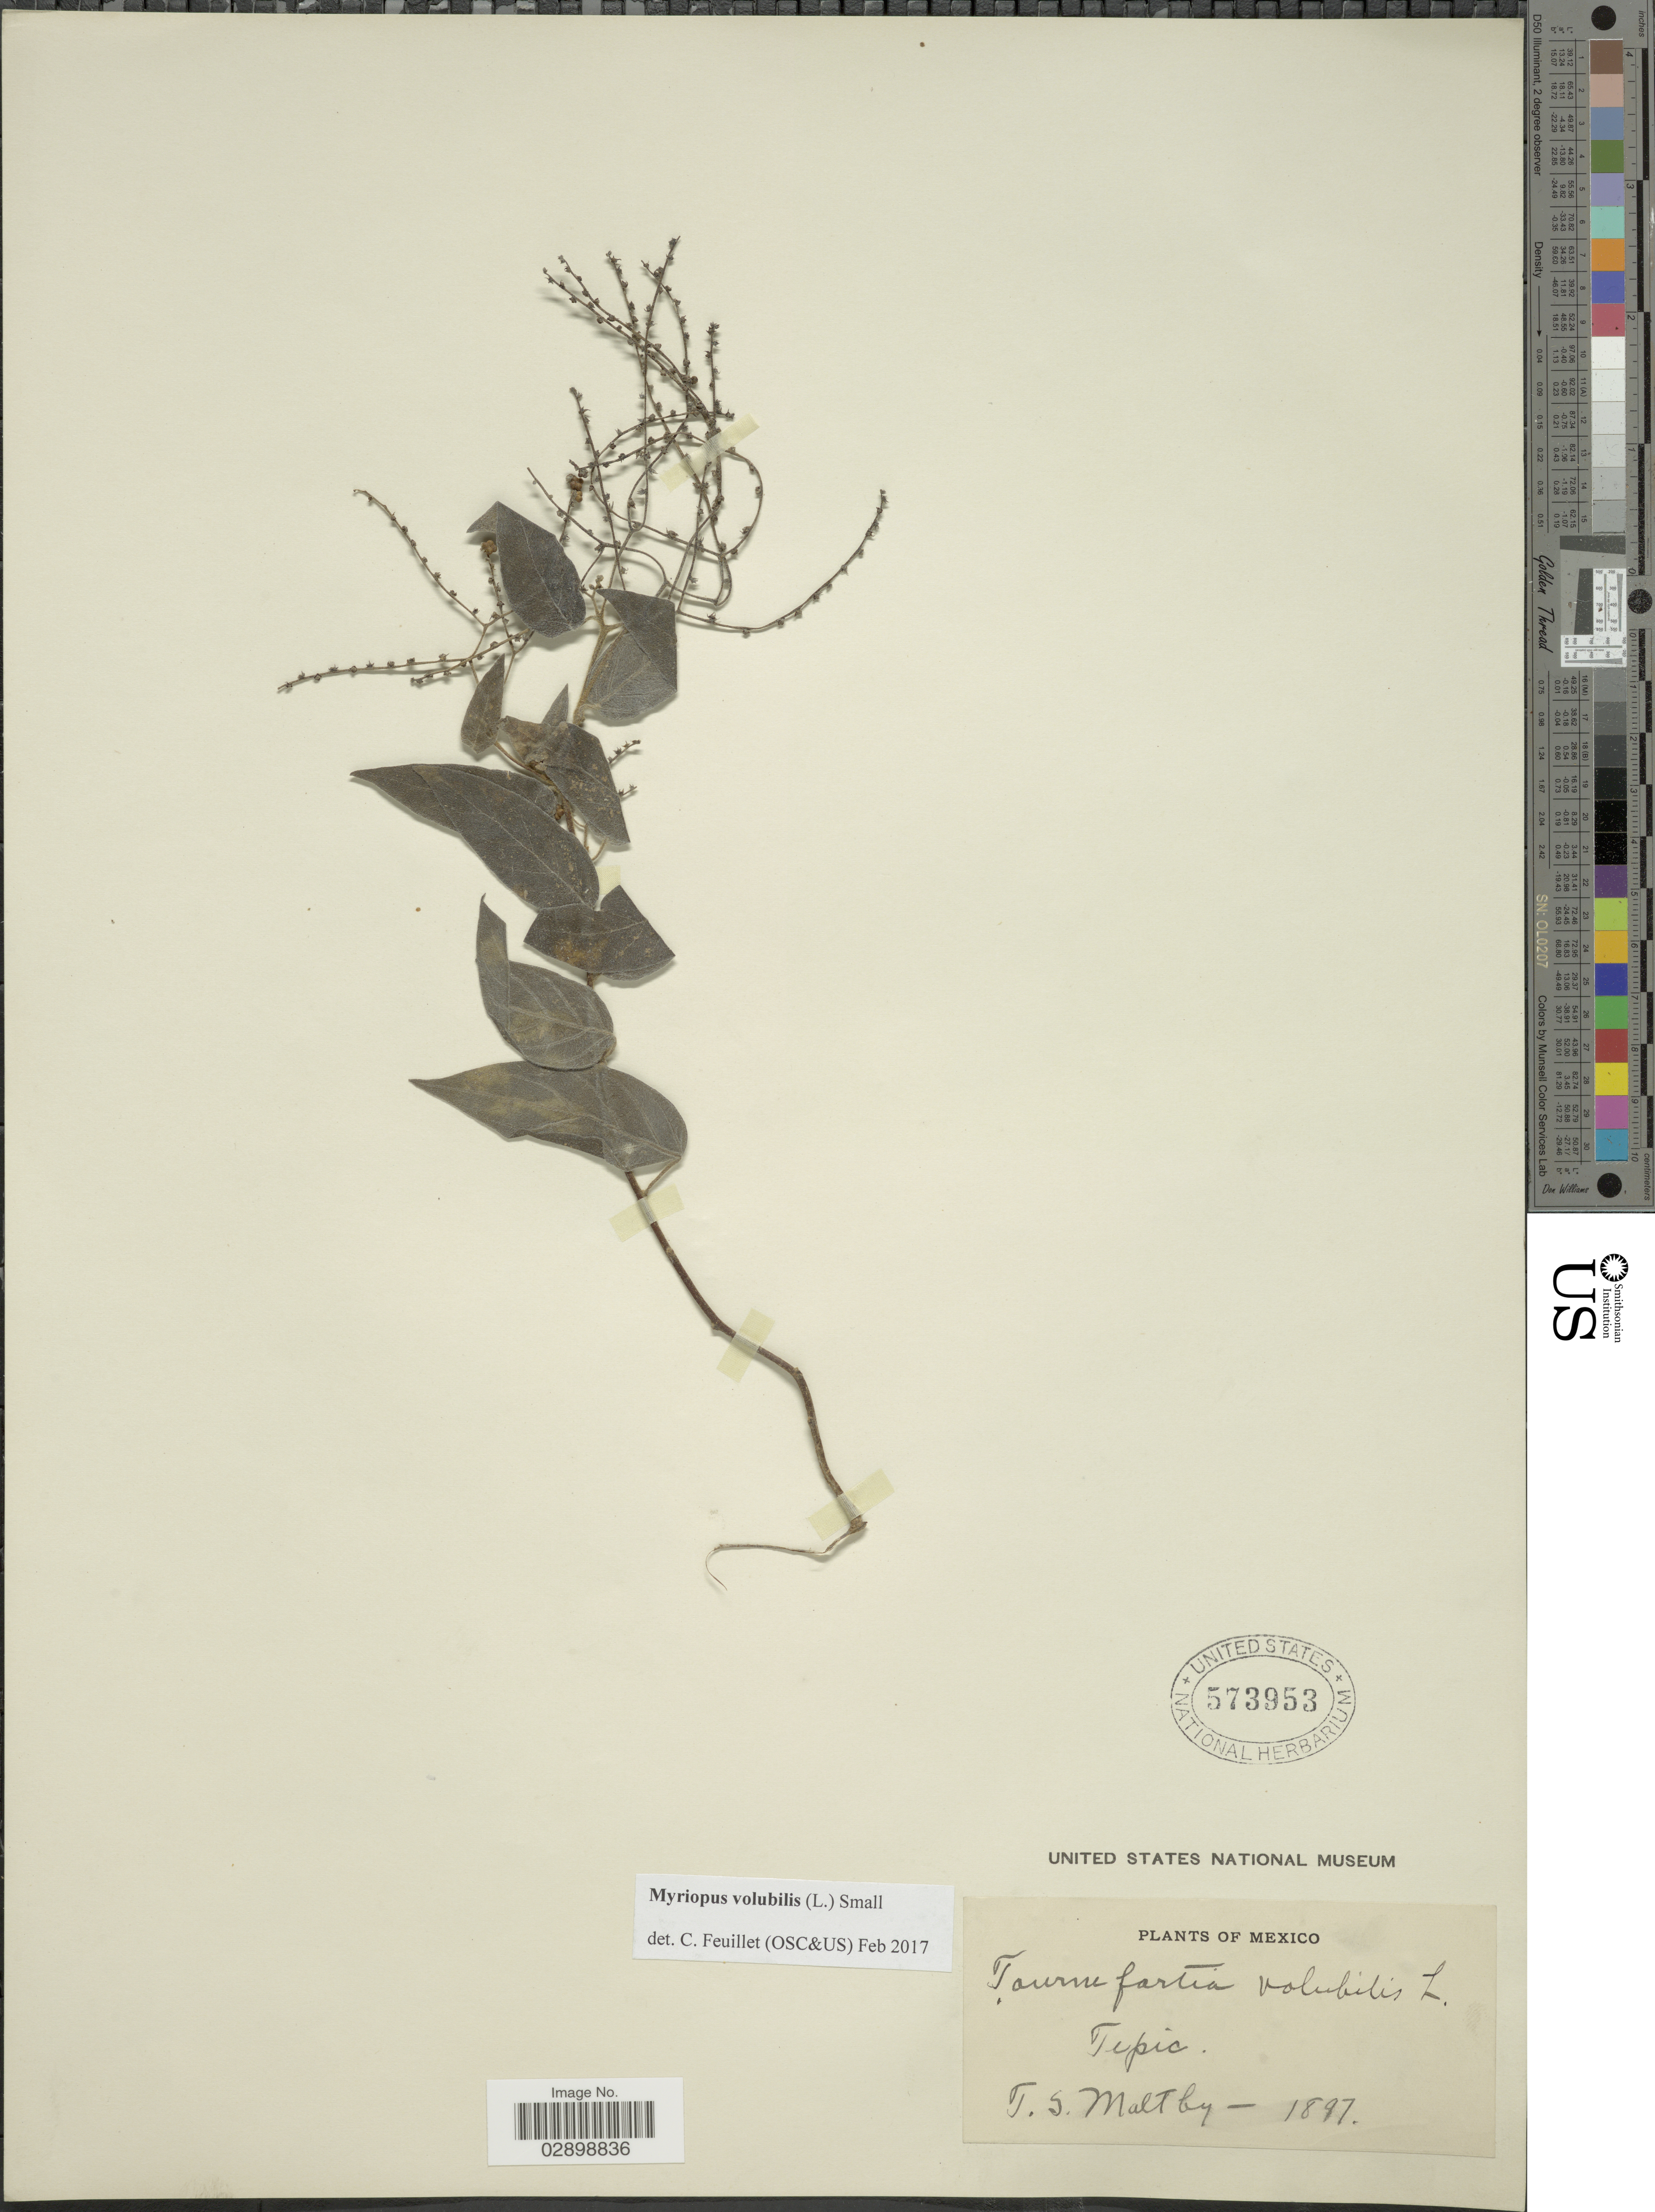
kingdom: Plantae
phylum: Tracheophyta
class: Magnoliopsida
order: Boraginales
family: Heliotropiaceae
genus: Myriopus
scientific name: Myriopus volubilis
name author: (L.) Small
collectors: T. S. Maltby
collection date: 1897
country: Mexico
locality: Tepic.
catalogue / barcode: US 573953